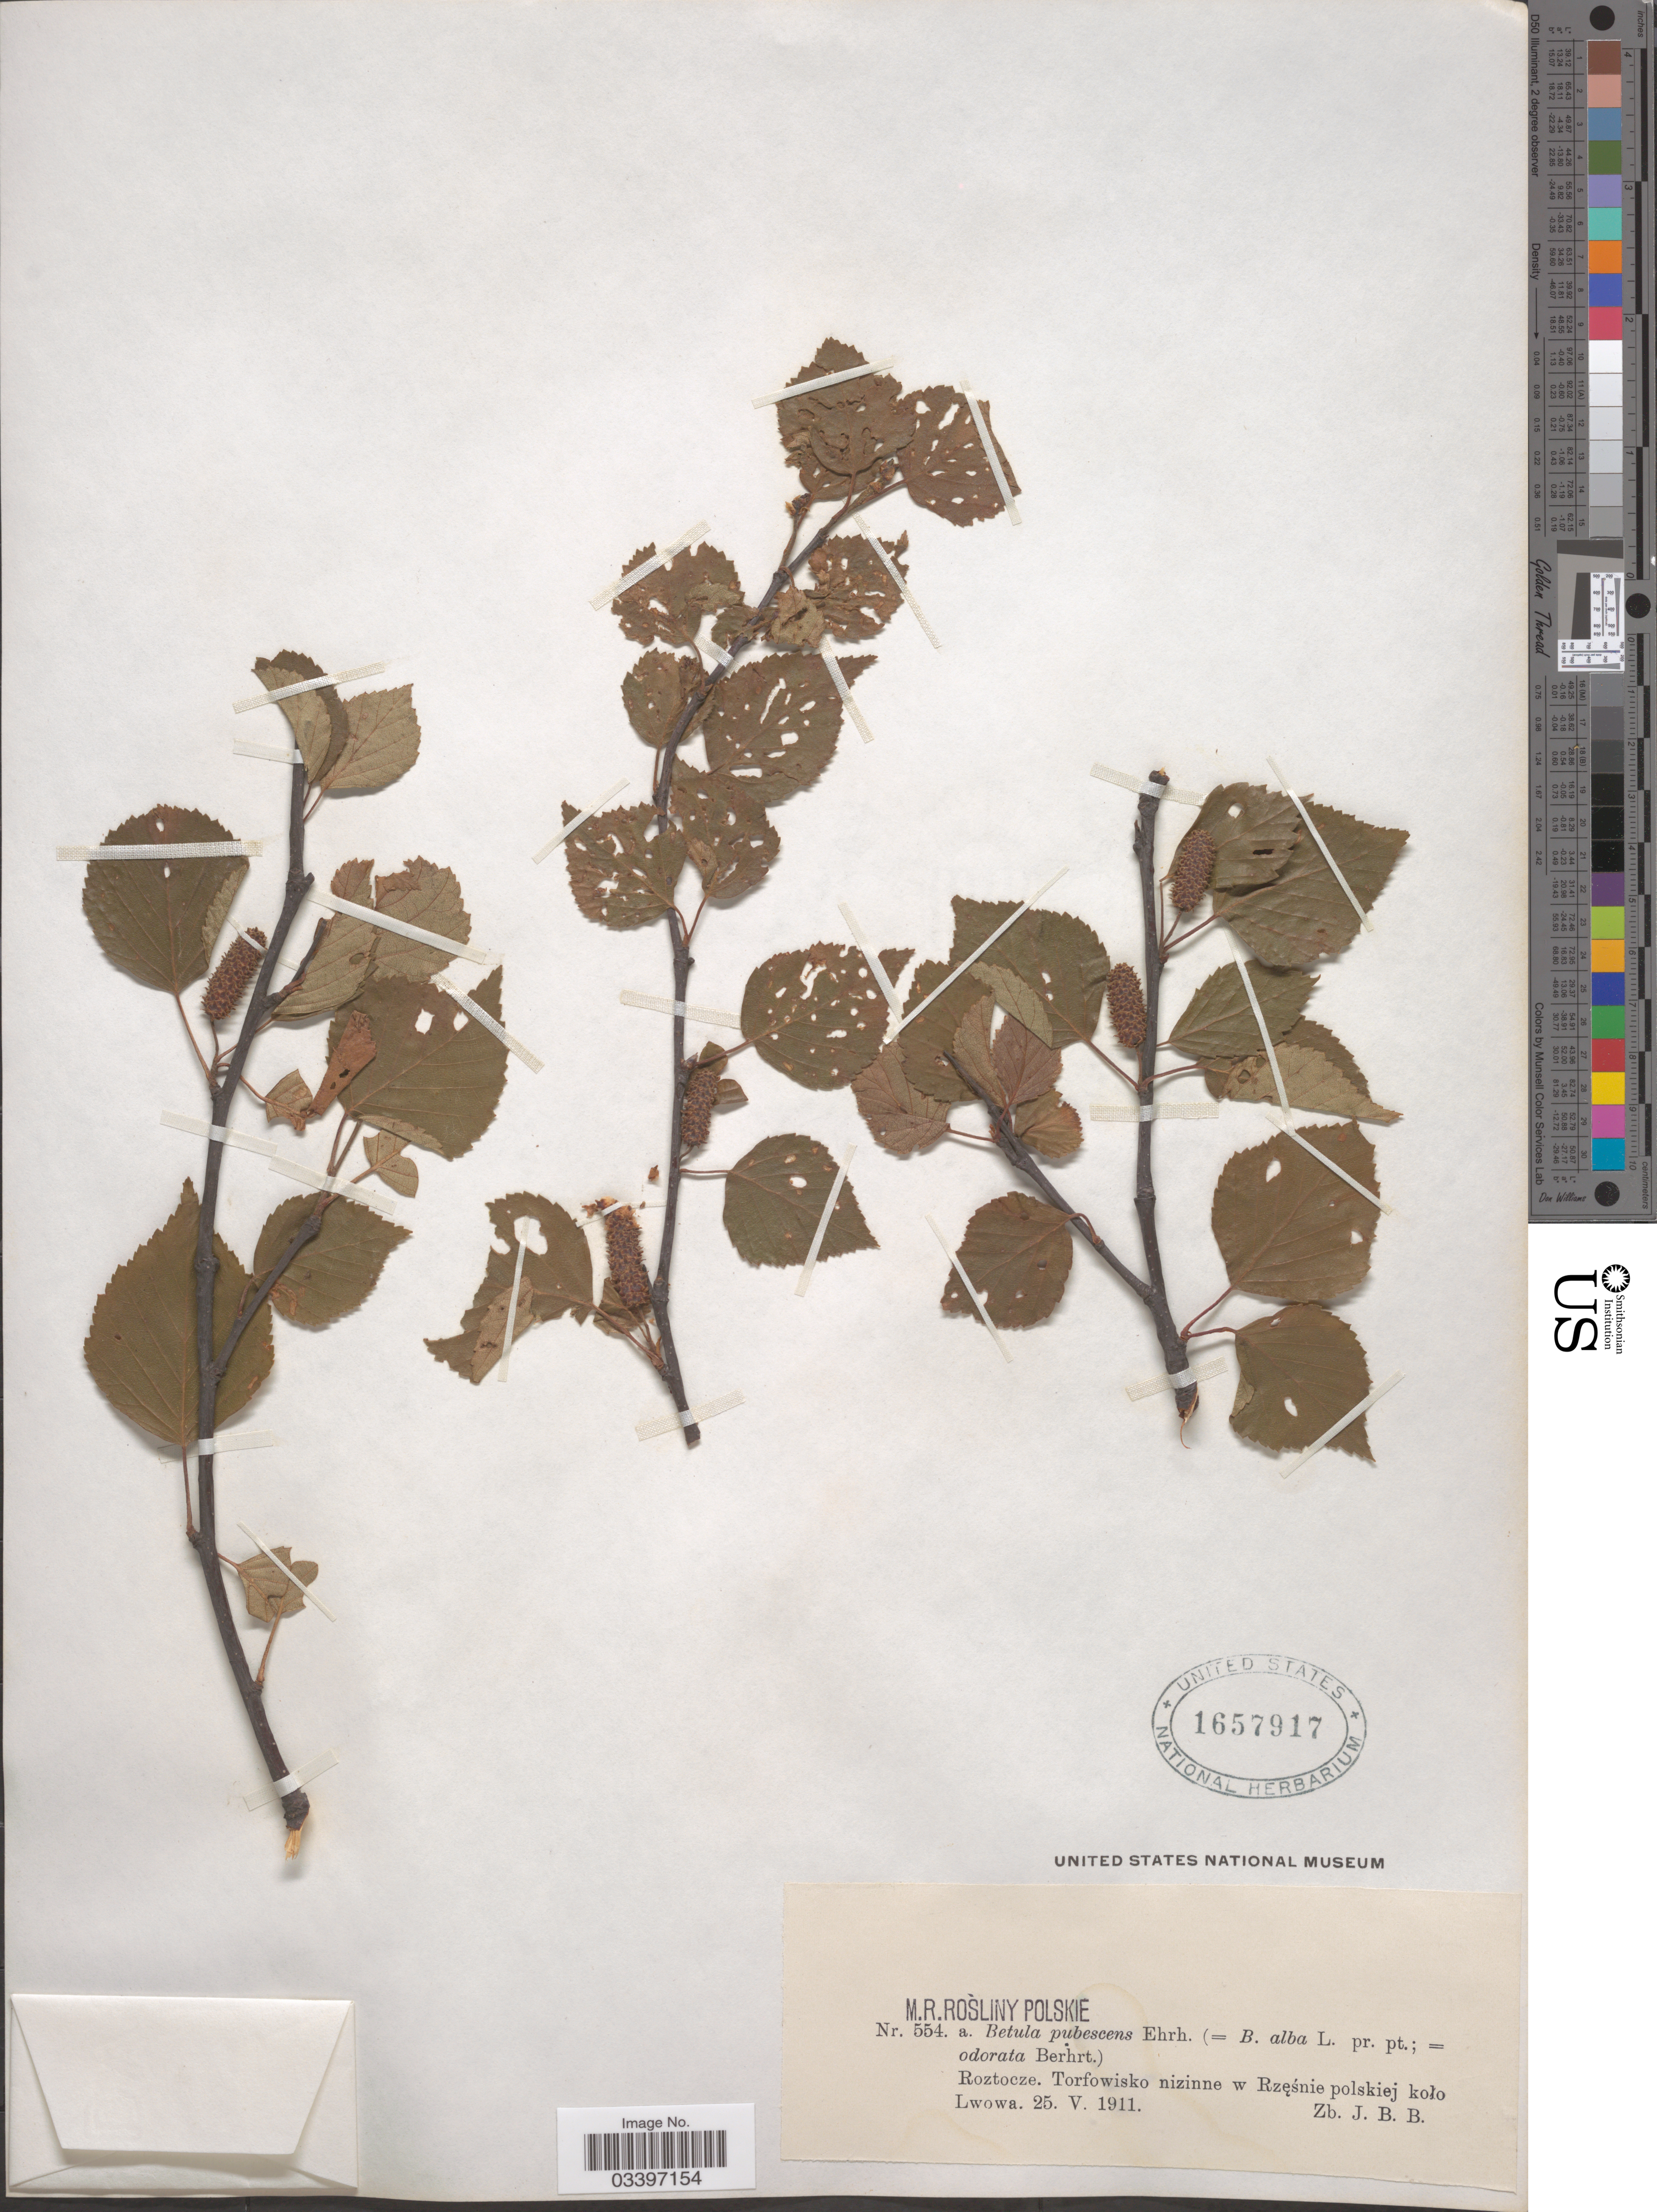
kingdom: Plantae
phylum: Tracheophyta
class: Magnoliopsida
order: Fagales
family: Betulaceae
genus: Betula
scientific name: Betula pubescens var. friesii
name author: (Larsson ex Hartm.) Nyman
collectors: J. B. B.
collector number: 554 a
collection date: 1911-05-25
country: Poland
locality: Roztocze. Torfowisko nizinne w Rzęśnie polskiej koło Lwowa.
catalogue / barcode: US 1657917